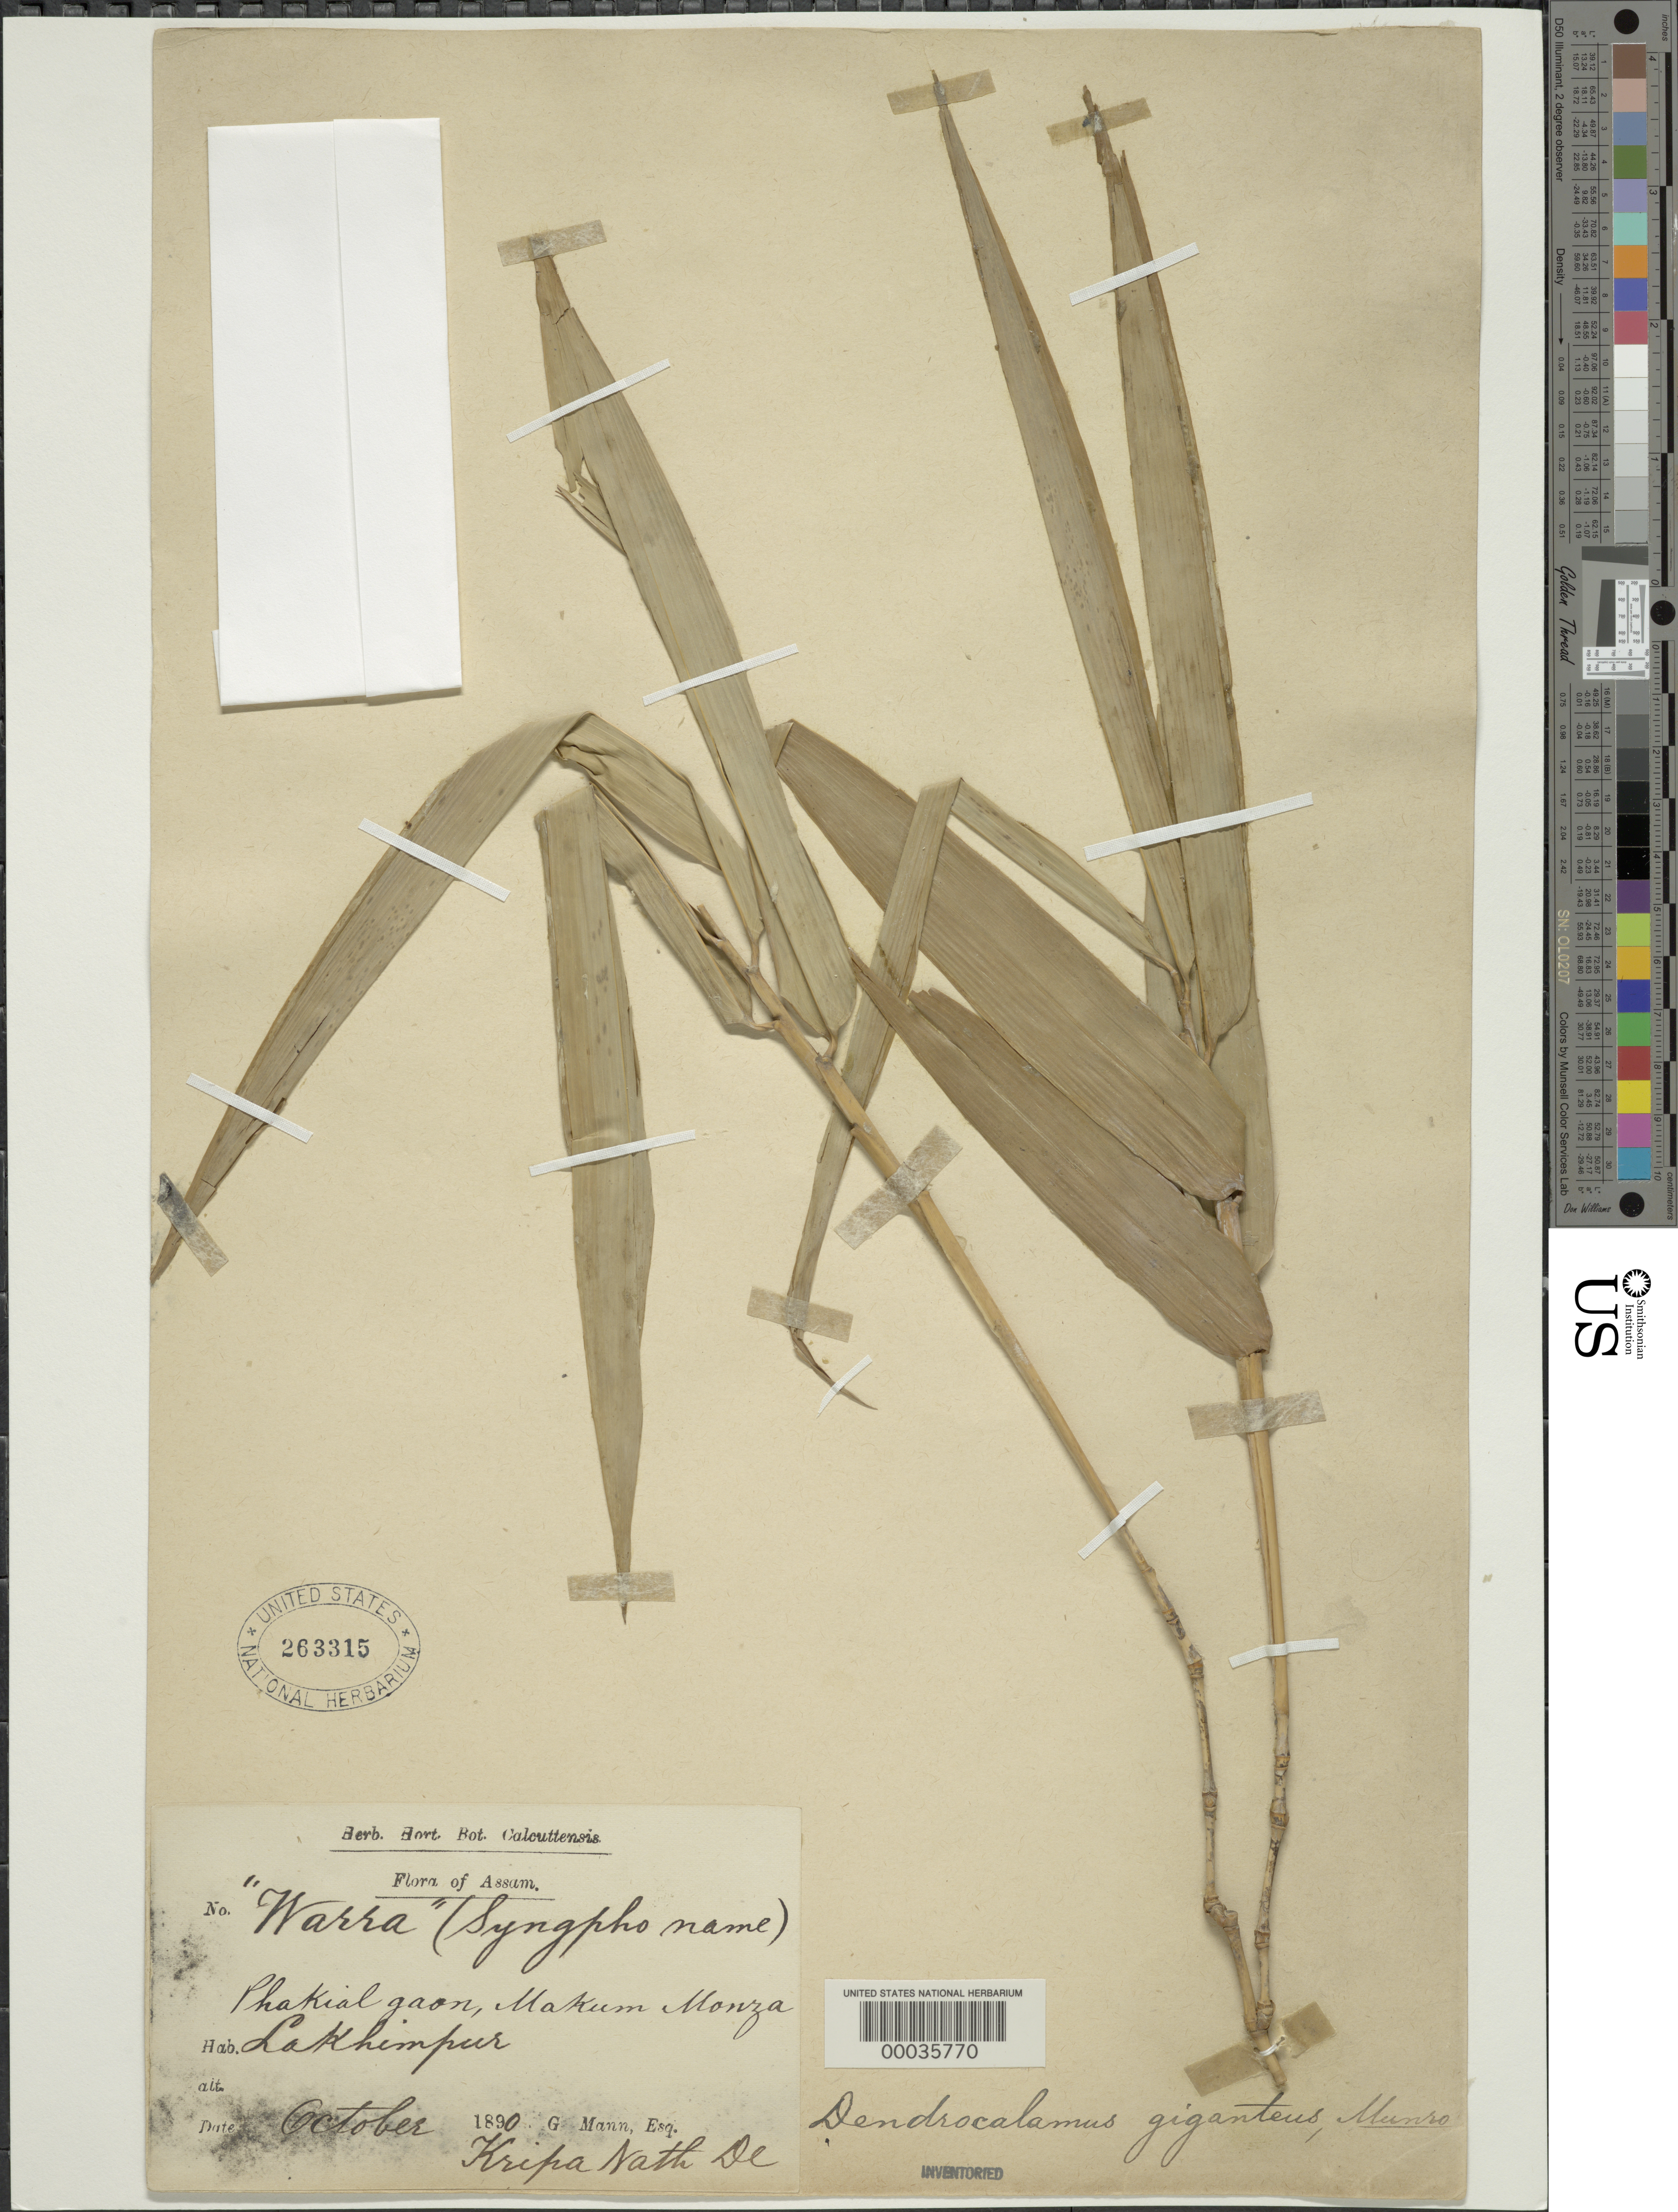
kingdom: Plantae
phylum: Tracheophyta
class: Liliopsida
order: Poales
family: Poaceae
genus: Dendrocalamus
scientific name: Dendrocalamus giganteus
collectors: G. Mann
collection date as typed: Oct 1890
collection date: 1890-10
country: India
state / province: Assam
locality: Lakhimpur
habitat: Phakial gaon, makum monza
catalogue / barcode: US 263315